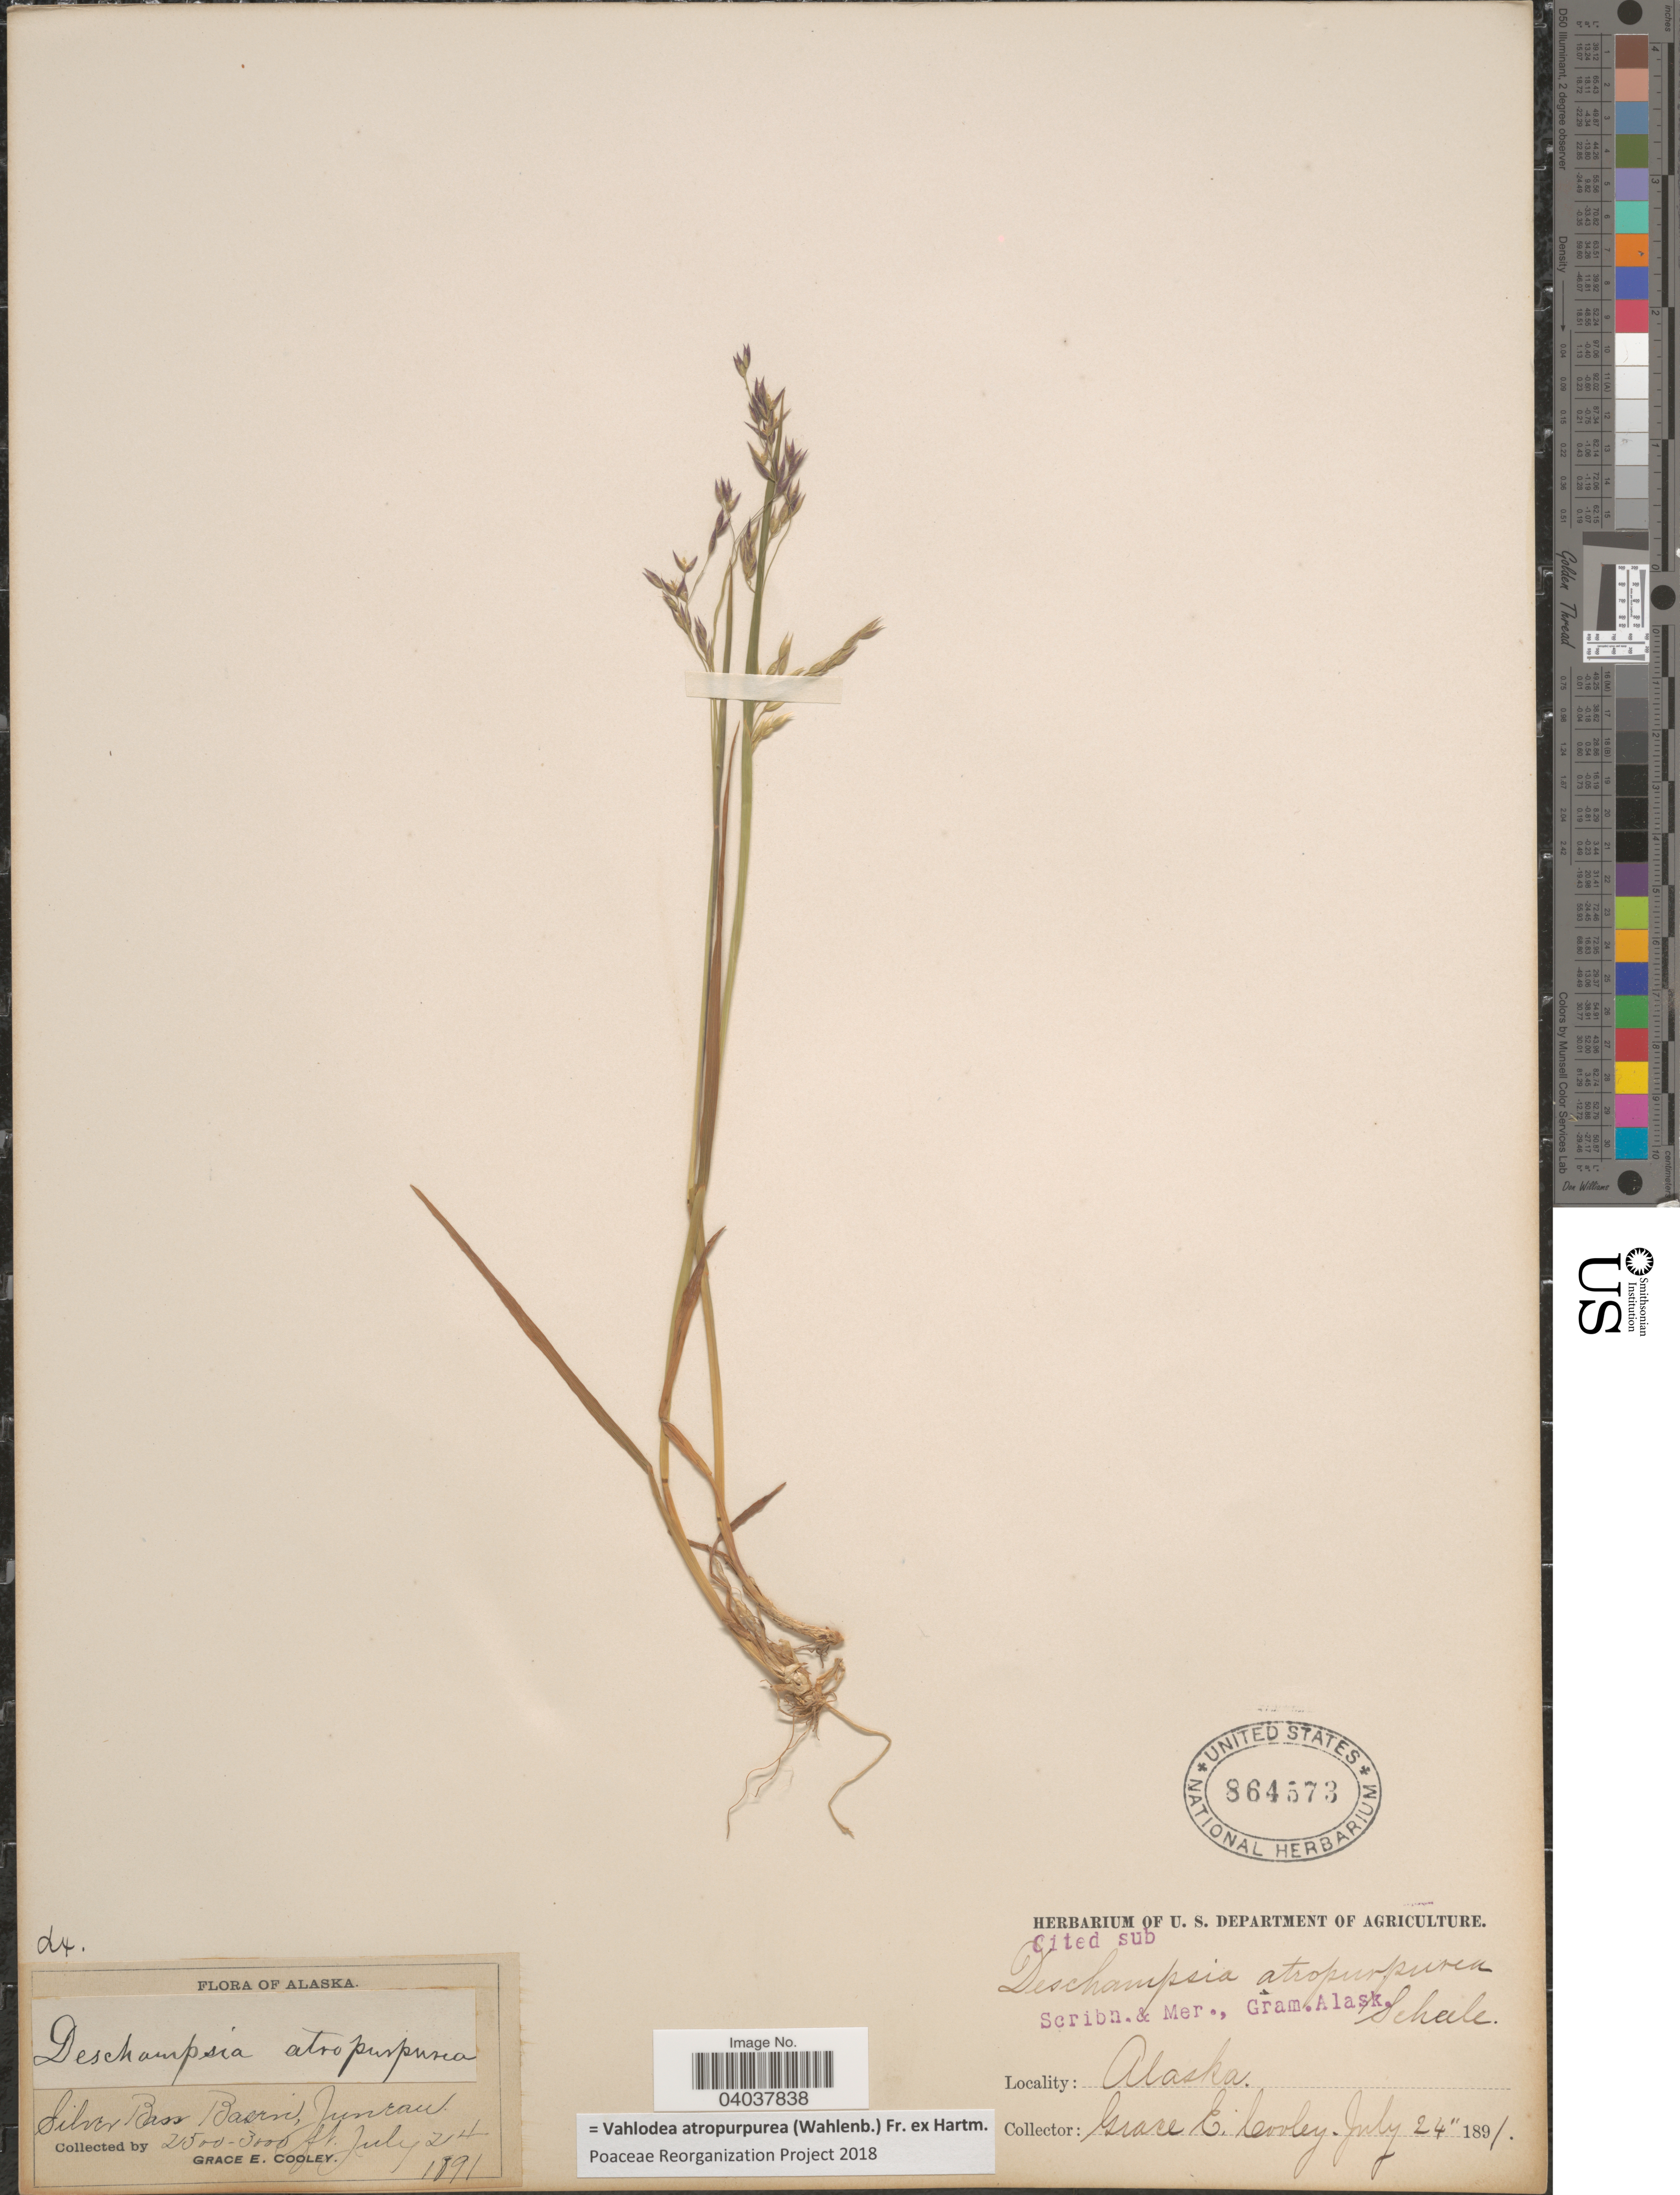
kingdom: Plantae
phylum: Tracheophyta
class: Liliopsida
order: Poales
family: Poaceae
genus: Vahlodea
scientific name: Vahlodea atropurpurea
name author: (Wahlenb.) Fr. ex Hartm.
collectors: G. E. Cooley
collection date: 1891-07-24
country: United States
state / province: Alaska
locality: Silver Bass Basin, Juneau.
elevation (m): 762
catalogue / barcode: US 864573